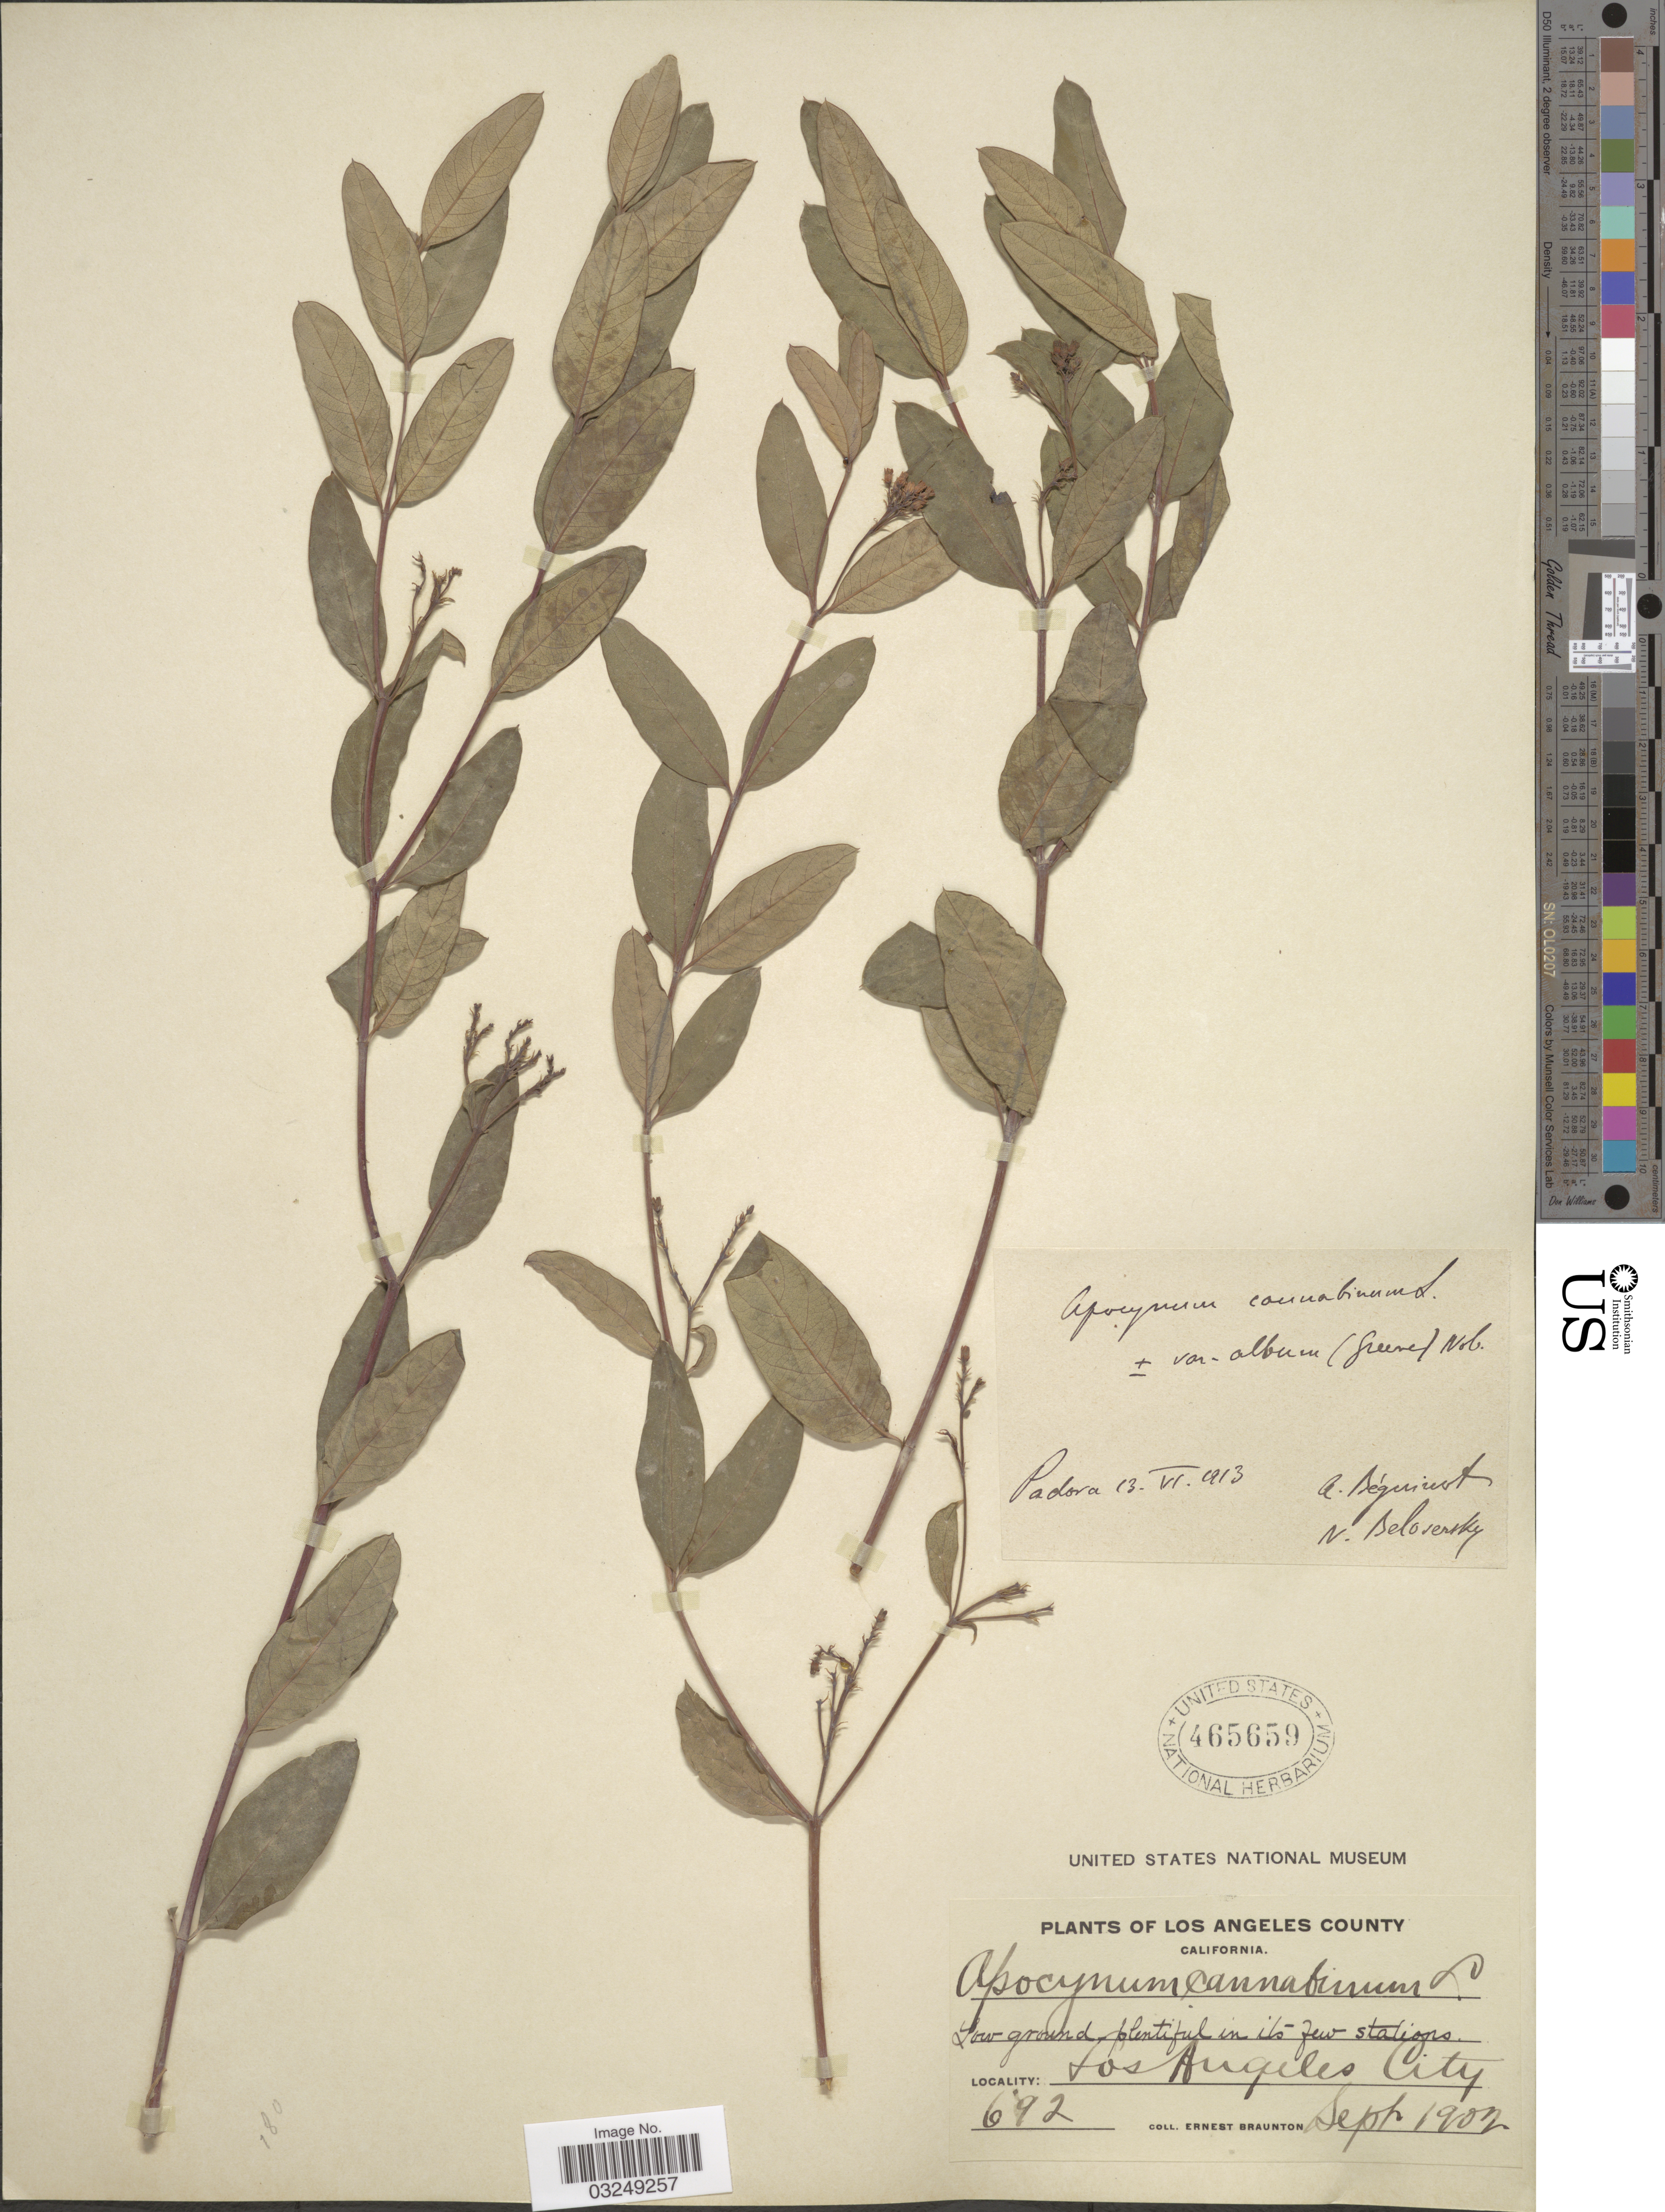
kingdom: Plantae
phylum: Tracheophyta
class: Magnoliopsida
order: Gentianales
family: Apocynaceae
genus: Apocynum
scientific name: Apocynum album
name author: Greene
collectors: E. Braunton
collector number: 692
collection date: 1902-09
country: United States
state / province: California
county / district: Los Angeles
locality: Los Angeles County. Los Angeles City.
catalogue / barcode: US 465659